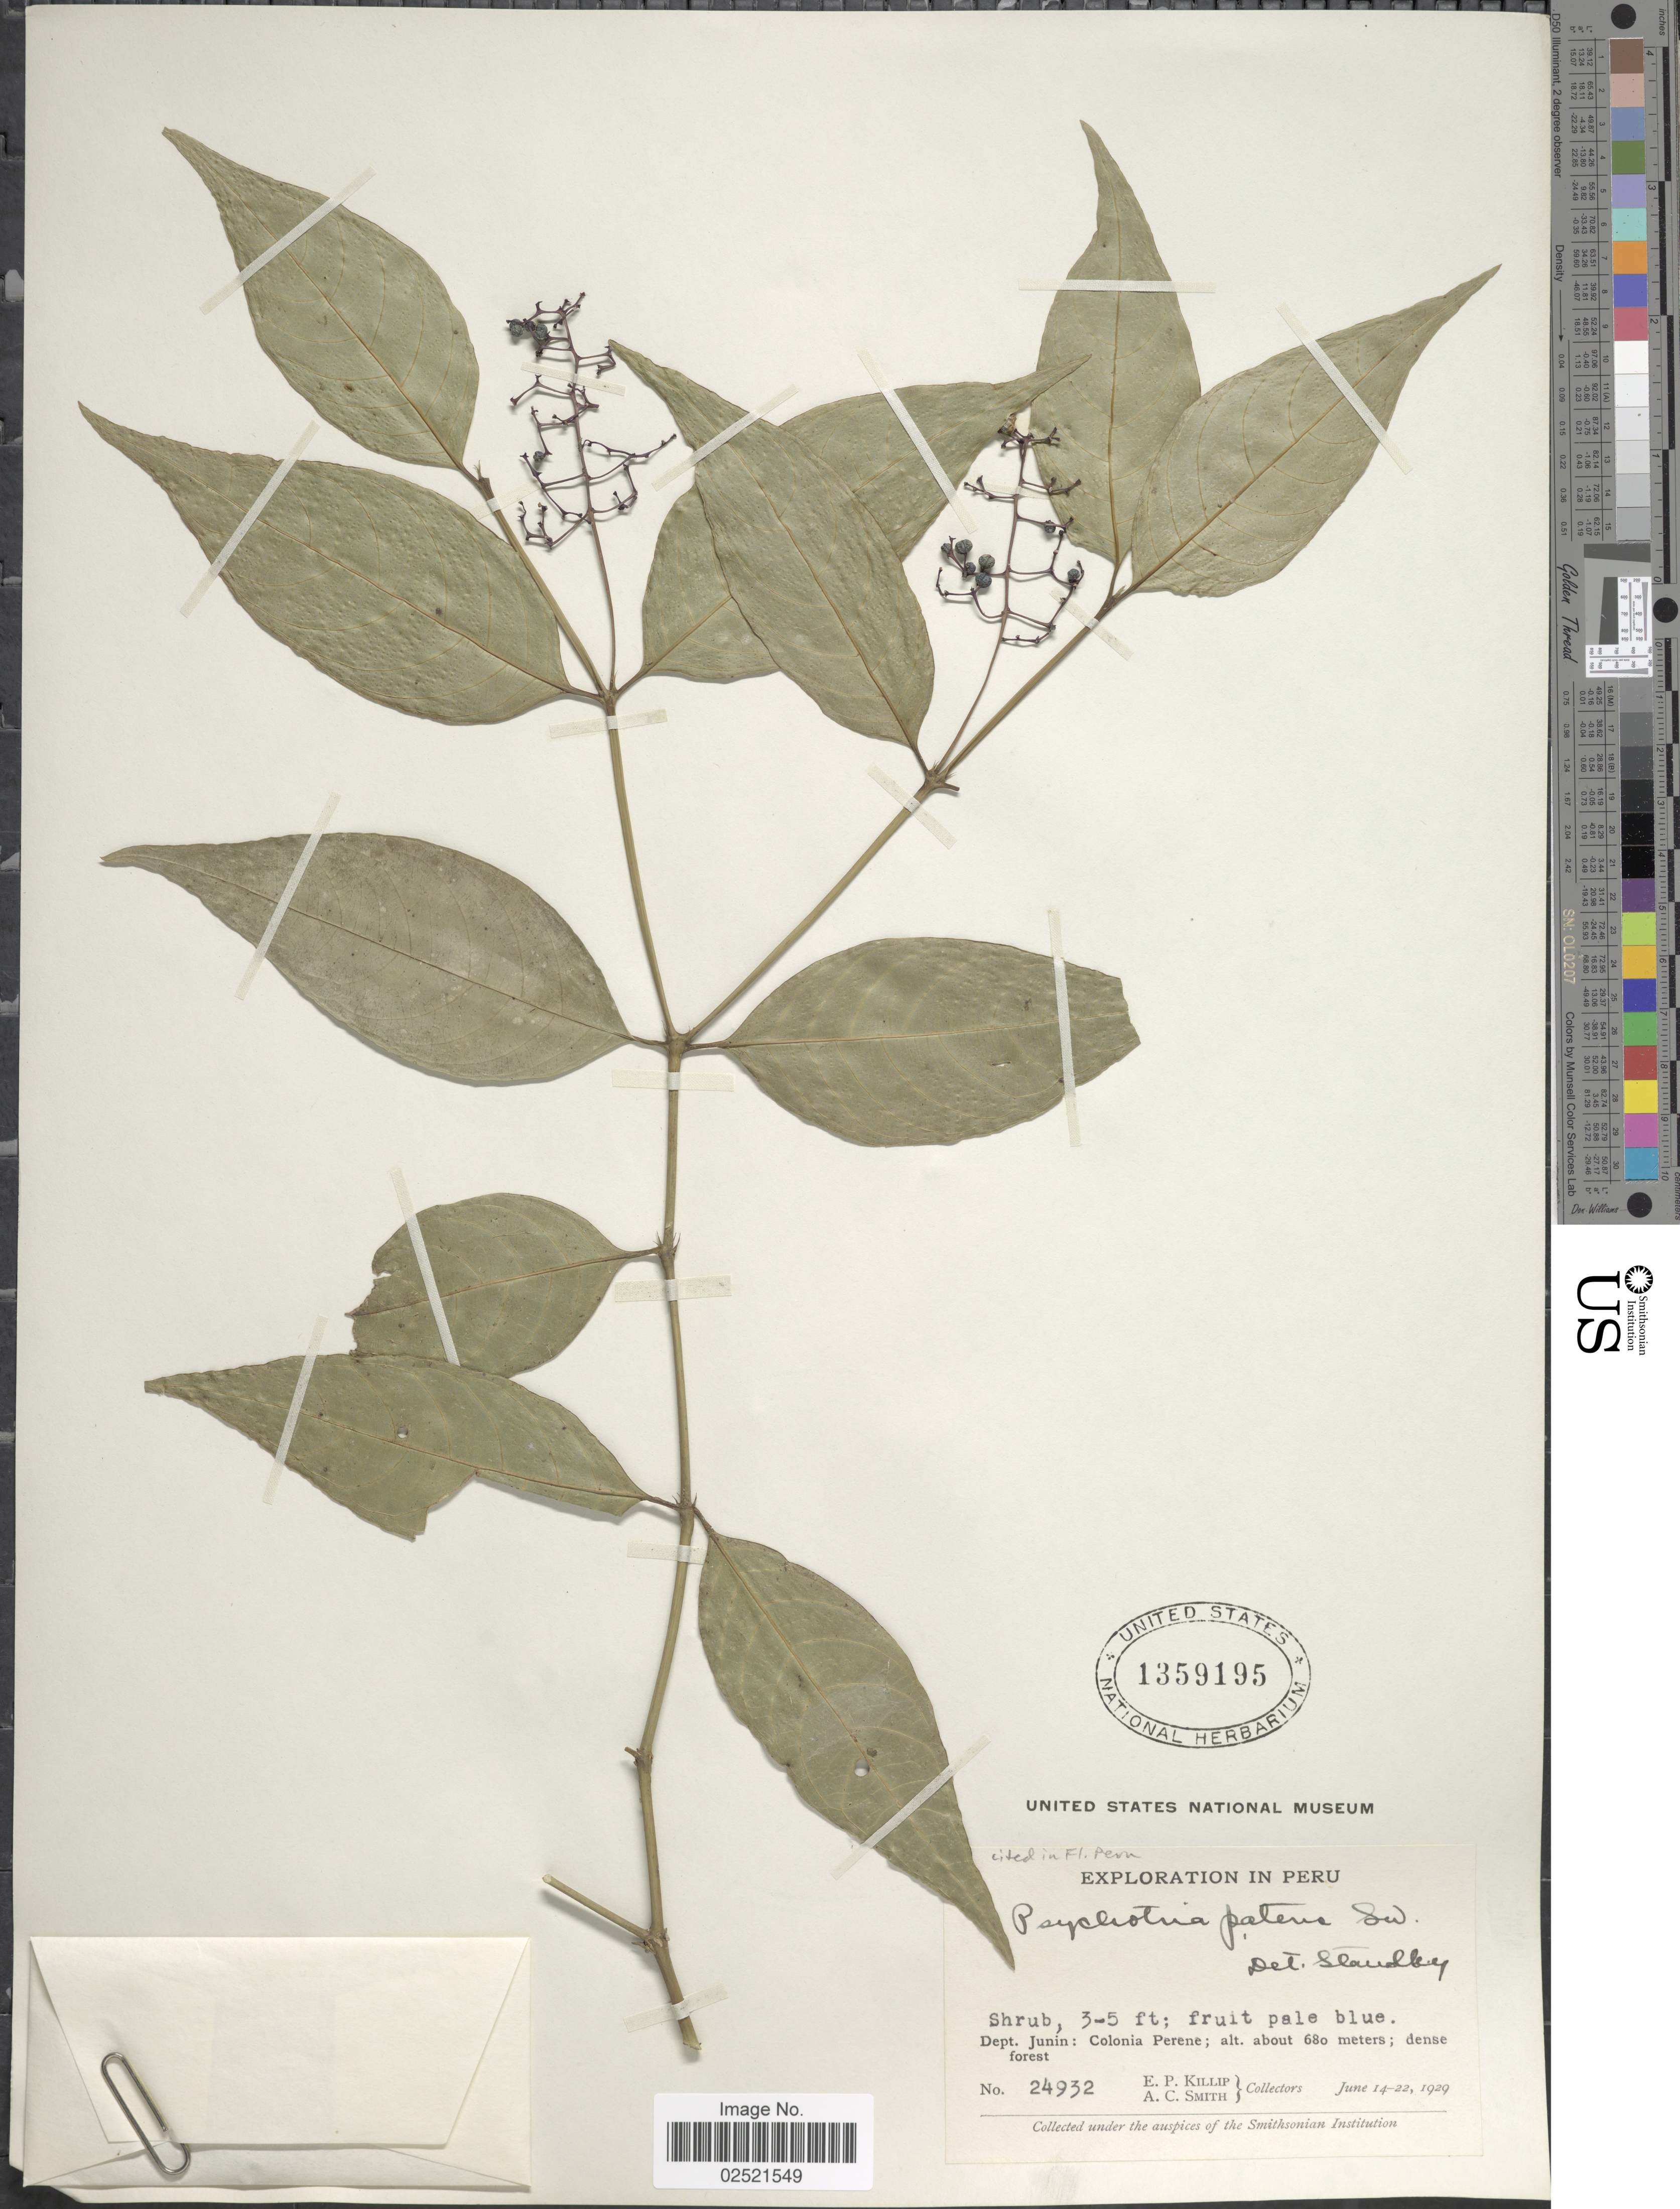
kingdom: Plantae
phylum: Tracheophyta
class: Magnoliopsida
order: Gentianales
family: Rubiaceae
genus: Psychotria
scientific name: Psychotria patens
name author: Sw.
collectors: E. P. Killip & A. C. Smith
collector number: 24932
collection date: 1929-06-14/1929-06-22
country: Peru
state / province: Junín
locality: Colonia Perene.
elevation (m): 680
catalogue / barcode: US 1359195